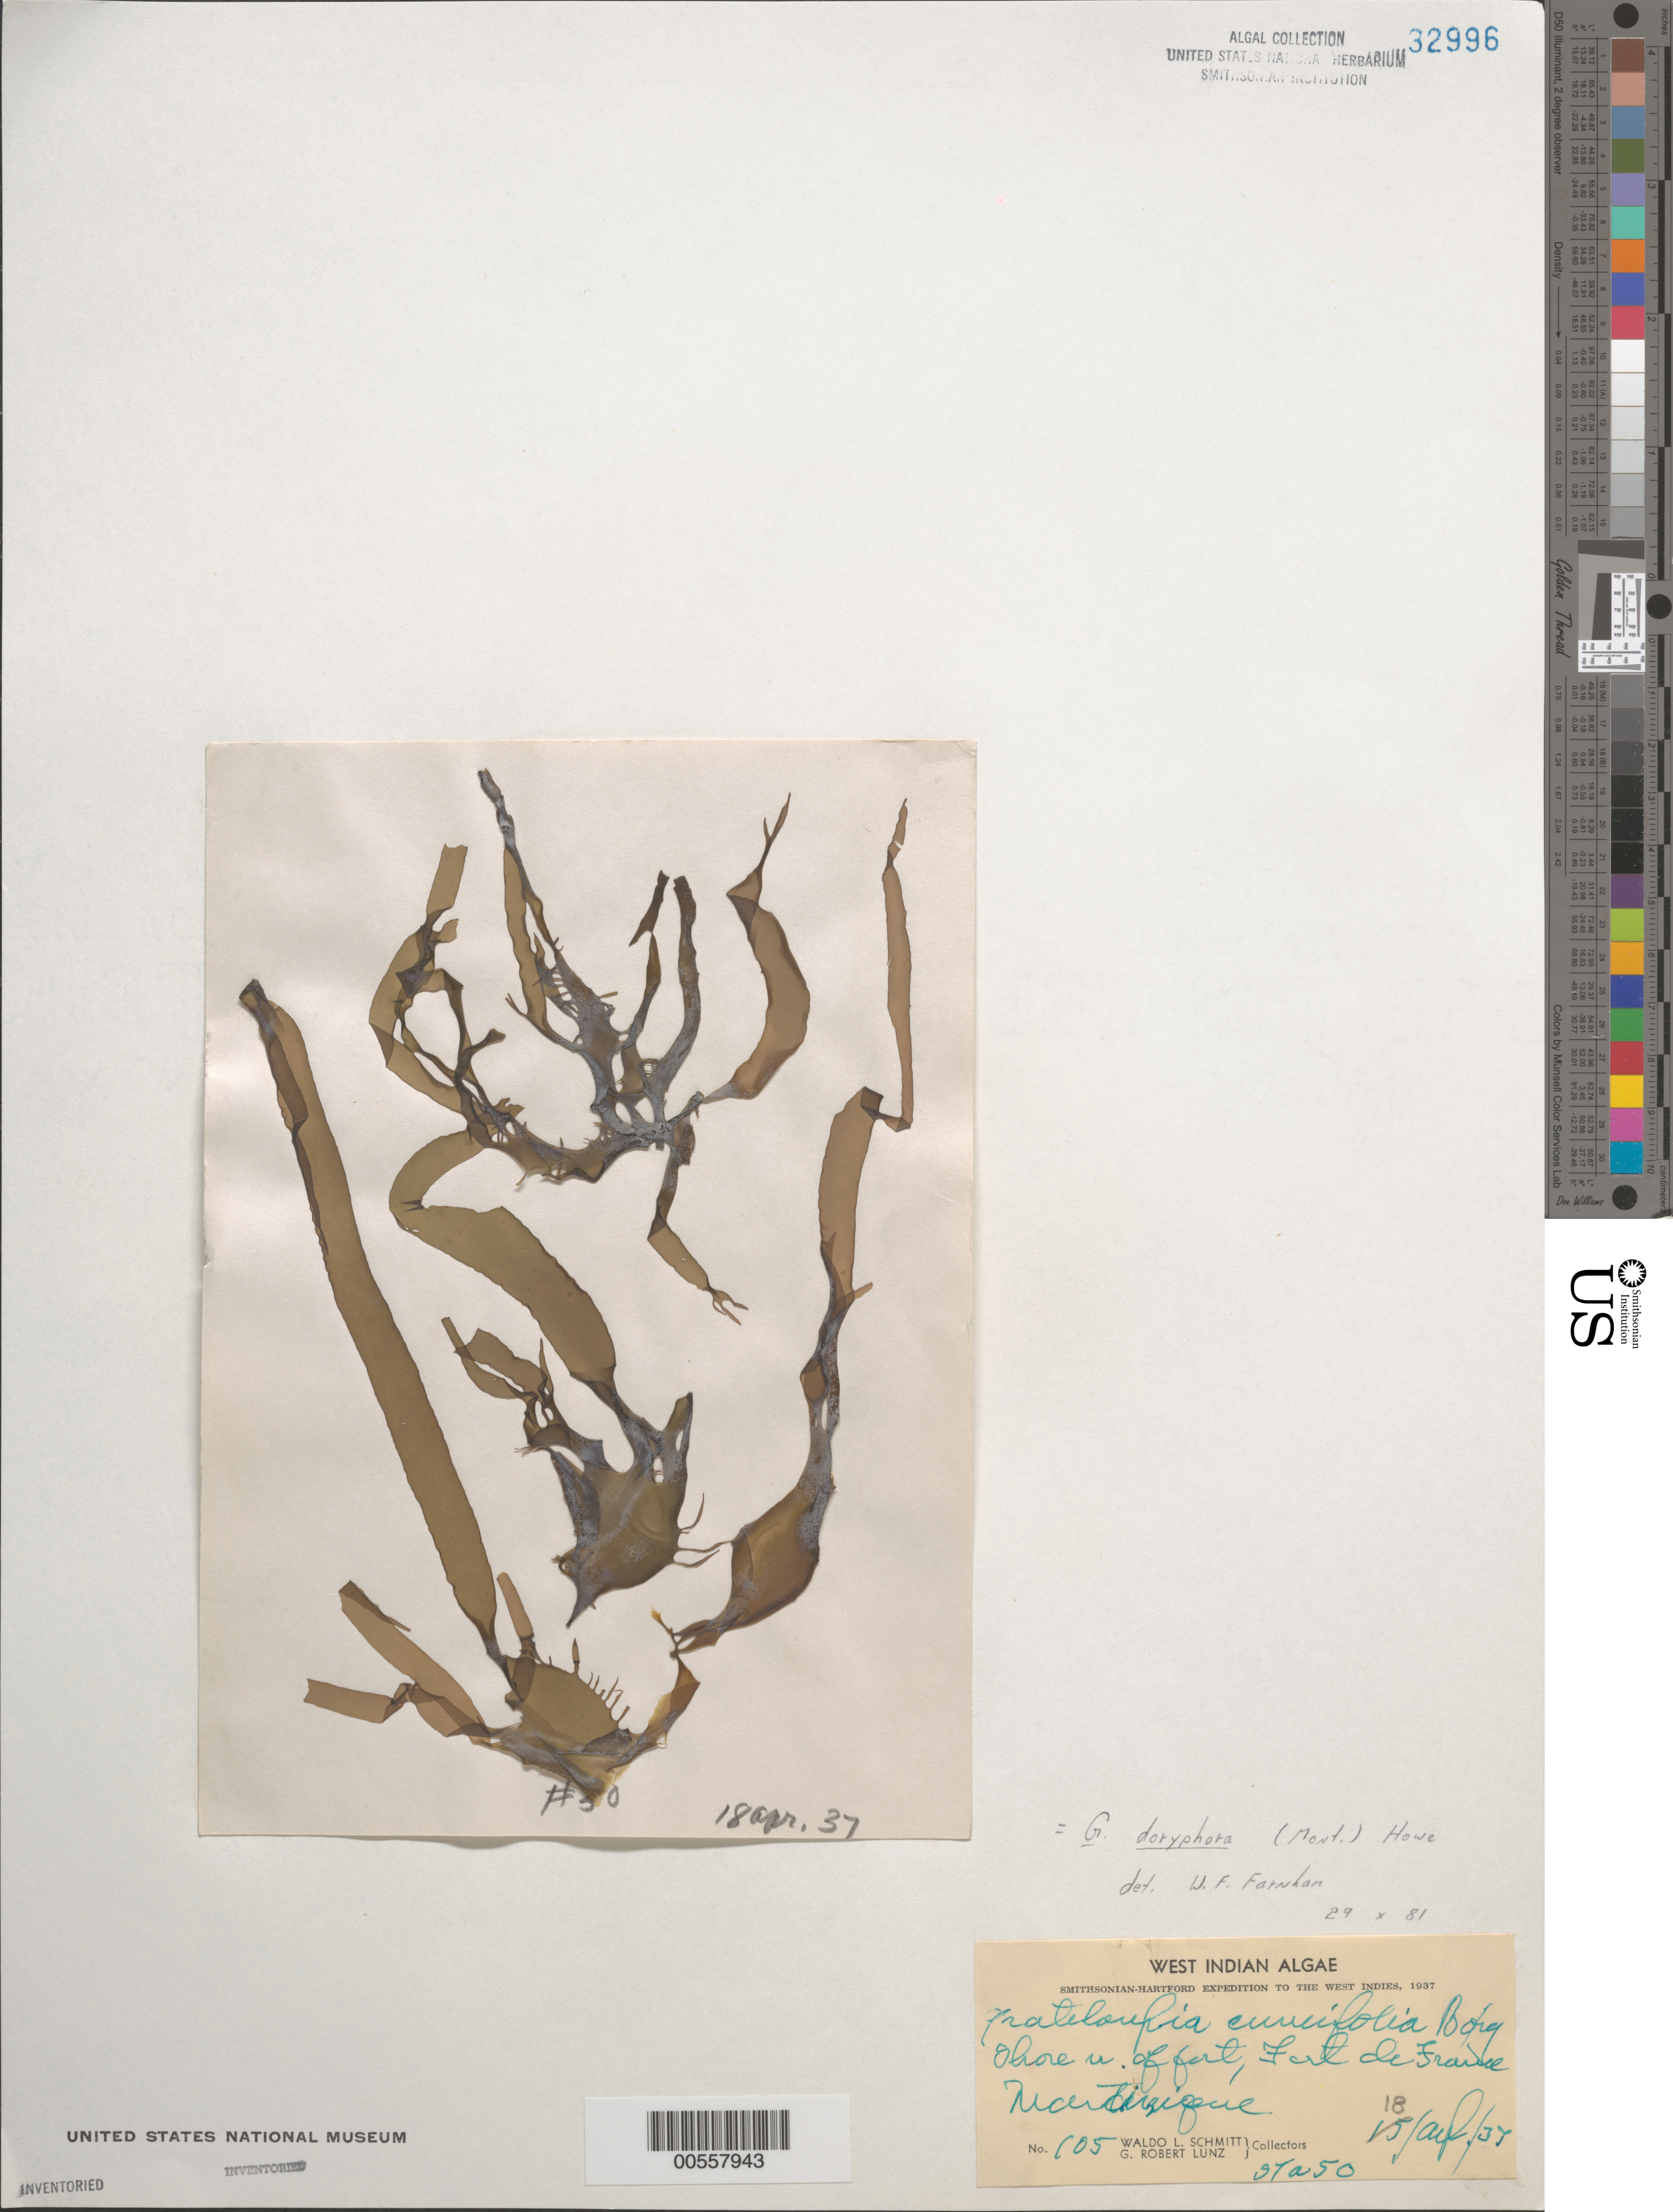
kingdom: Plantae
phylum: Rhodophyta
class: Florideophyceae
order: Halymeniales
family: Halymeniaceae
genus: Grateloupia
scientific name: Grateloupia doryphora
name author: (Mont.) Howe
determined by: Farnham, W. F.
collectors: W. L. Schmitt & G. Lunz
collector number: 105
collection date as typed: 18 Apr 1937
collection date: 1937-04-18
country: Martinique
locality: Fort-de-France, north of fort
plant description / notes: Smithsonian-Hartford Expedition to the West Indies, 1937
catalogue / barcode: US 32996